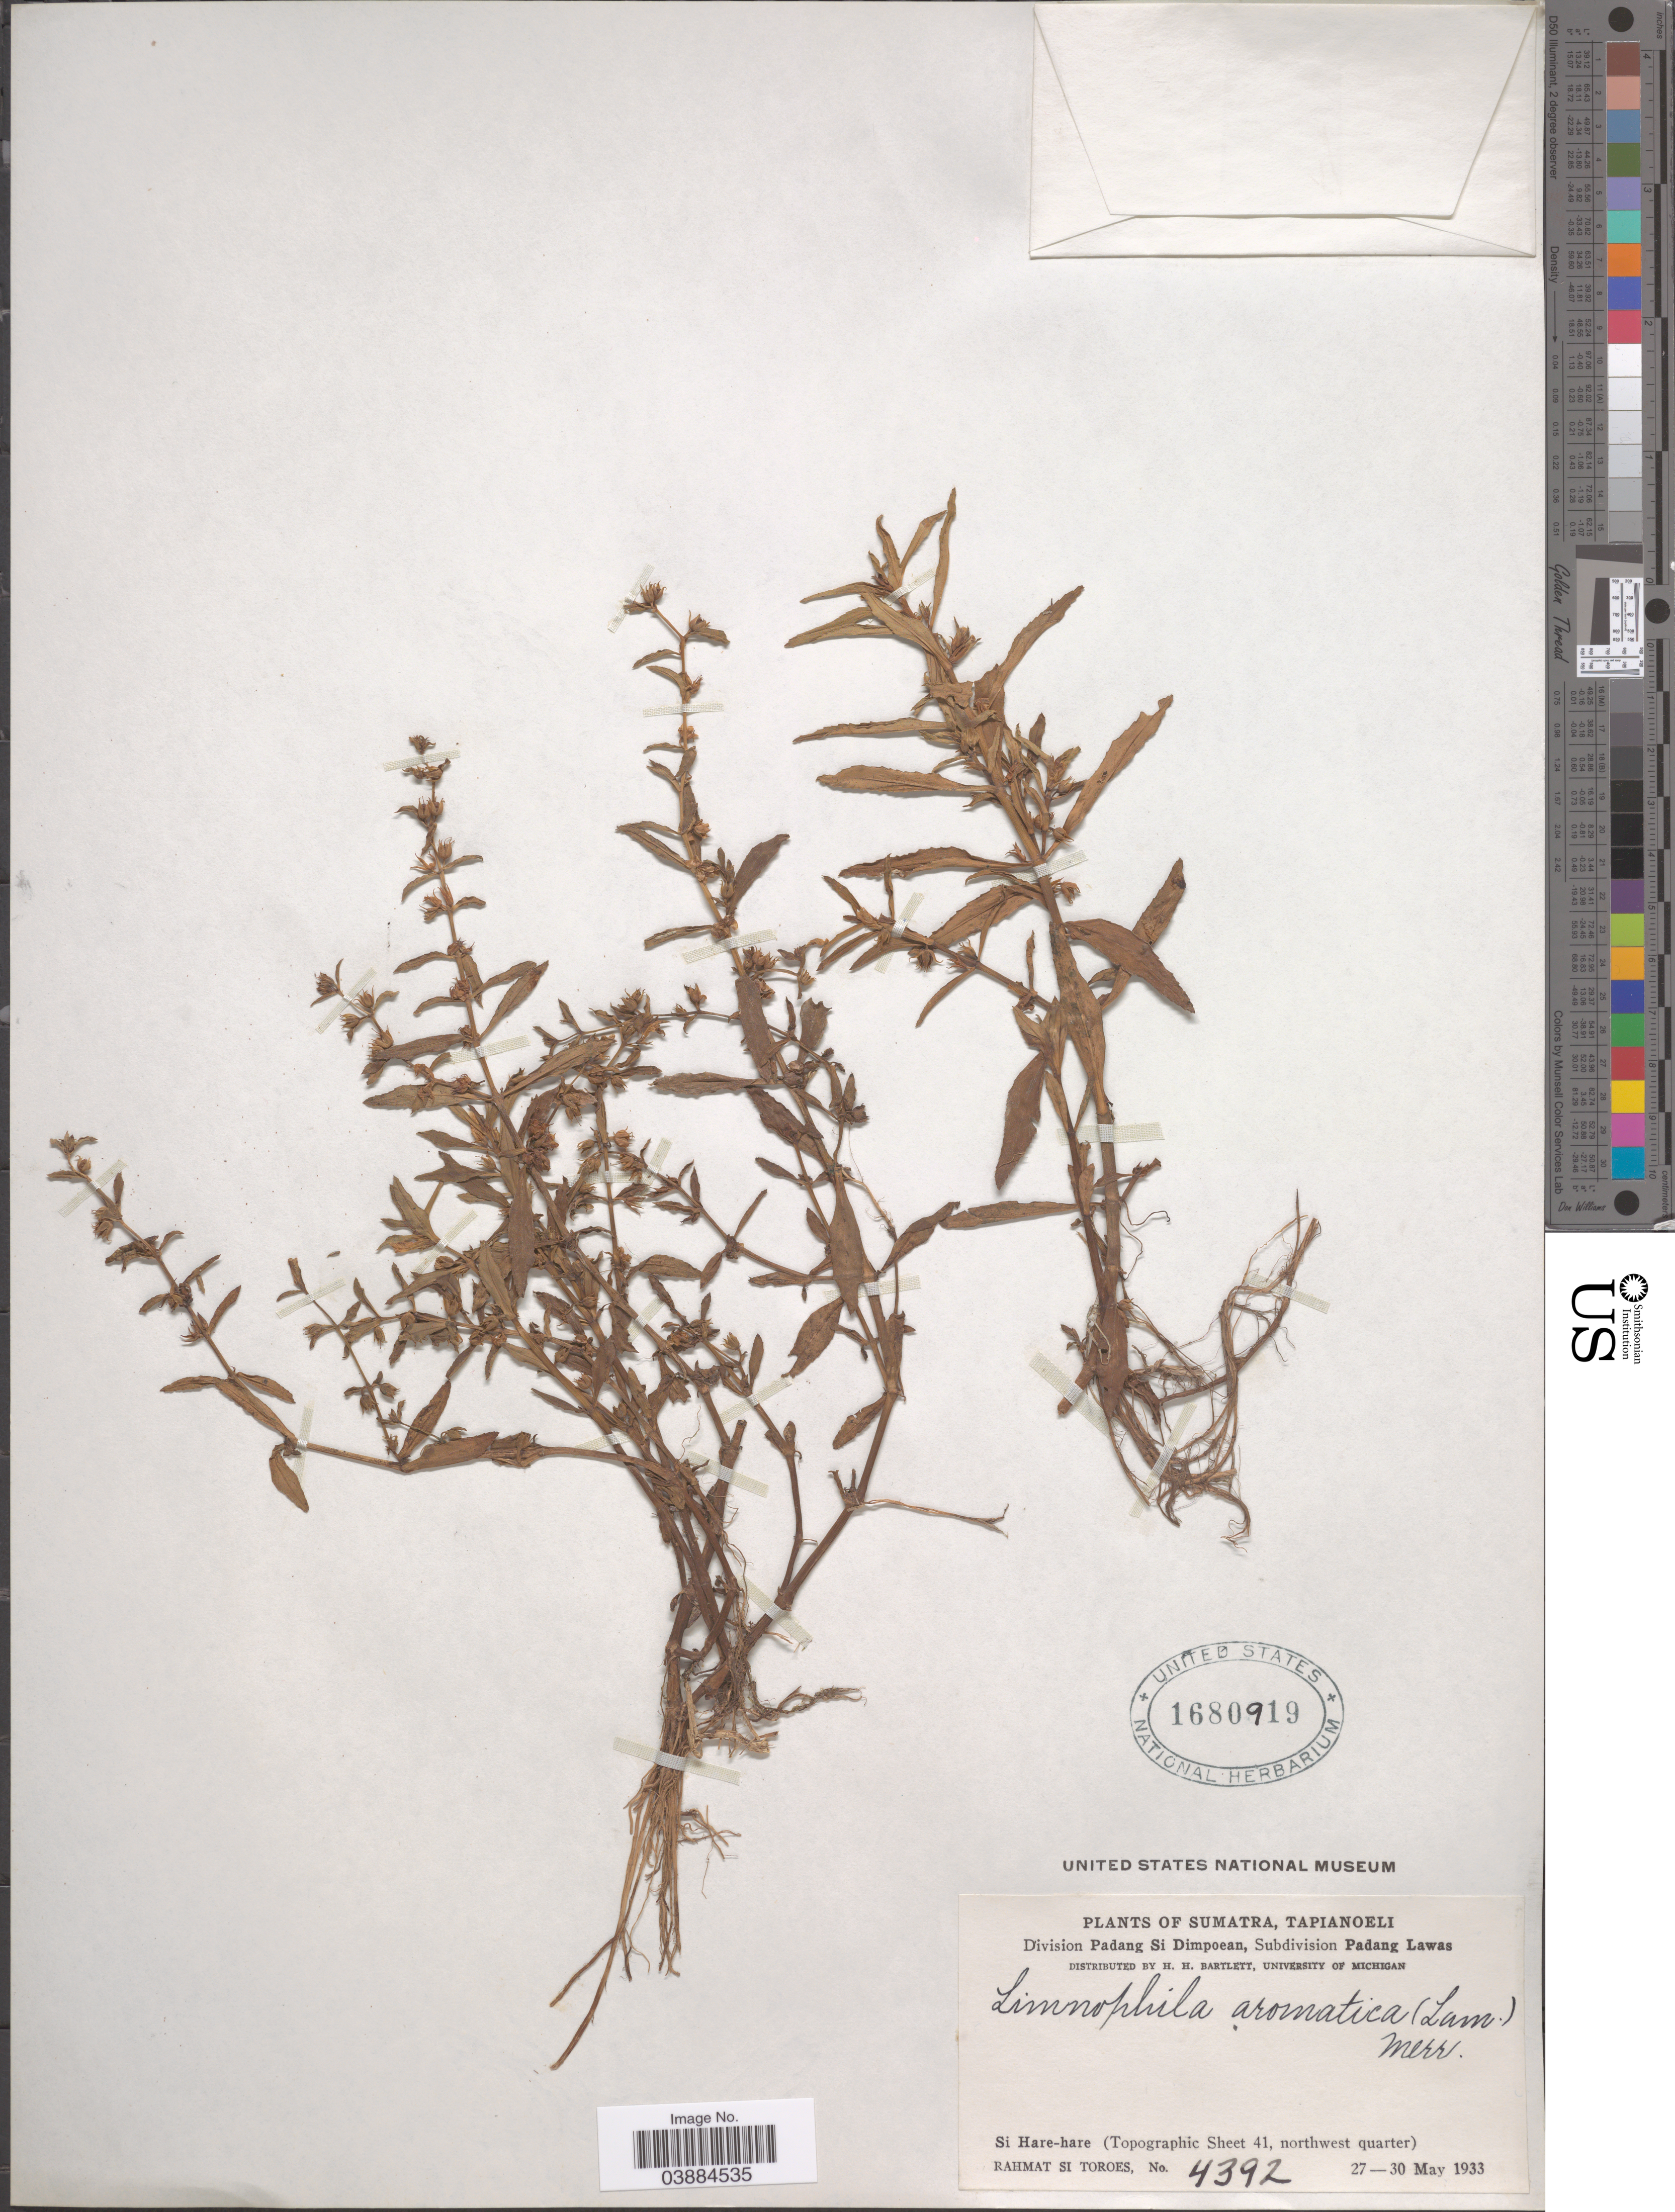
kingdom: Plantae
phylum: Tracheophyta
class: Magnoliopsida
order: Lamiales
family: Plantaginaceae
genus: Limnophila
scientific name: Limnophila aromatica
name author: (Lam.) Merr.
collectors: Rahmat Si Boeea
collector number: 4392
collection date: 1933-05-27/1933-05-30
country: Indonesia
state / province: Sumatra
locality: Tapianoeli. Division Padang Si Dimpoean, Subdivision Padang Lawas. Si Hare-hare (Topographic Sheet 41, northwest quarter).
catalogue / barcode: US 1680919